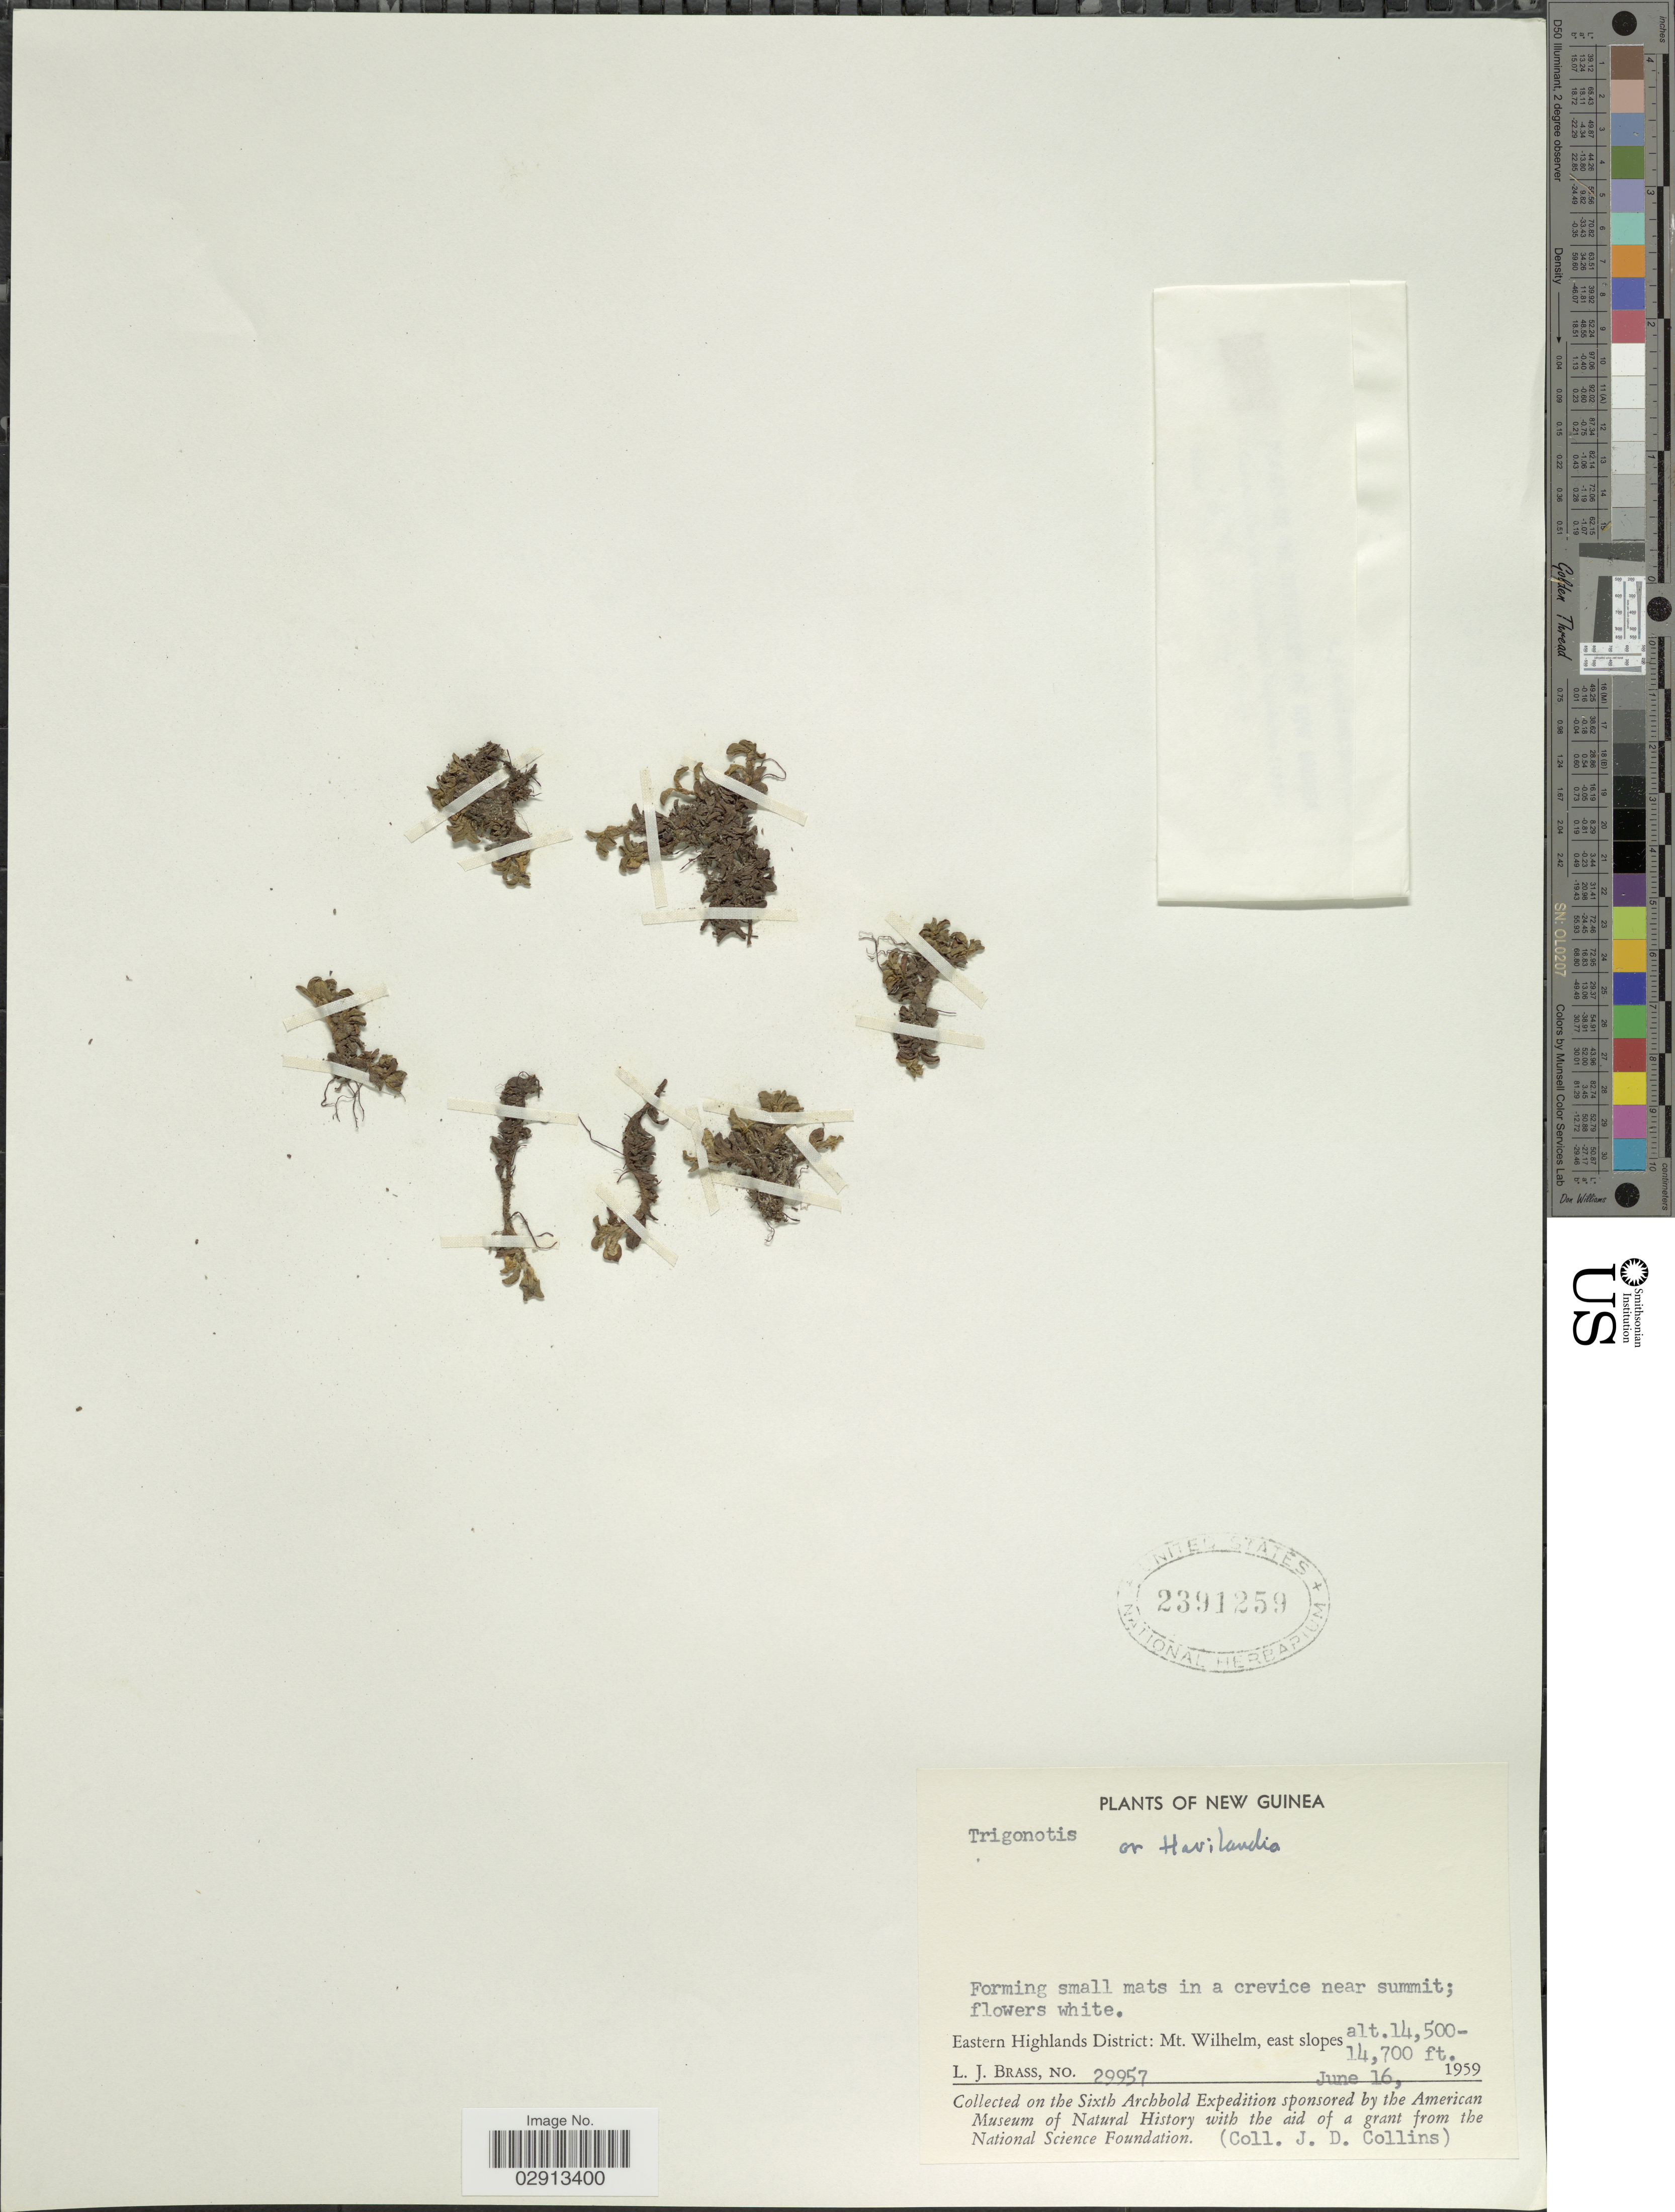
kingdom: Plantae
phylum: Tracheophyta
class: Magnoliopsida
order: Boraginales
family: Boraginaceae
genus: Trigonotis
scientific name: Trigonotis sp.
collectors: L. J. Brass & J. Collins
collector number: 29957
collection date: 1959-06-16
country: Papua New Guinea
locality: New Guinea. Eastern Highlands District: Mt. Wilhelm, east slopes.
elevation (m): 4420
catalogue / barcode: US 2391259